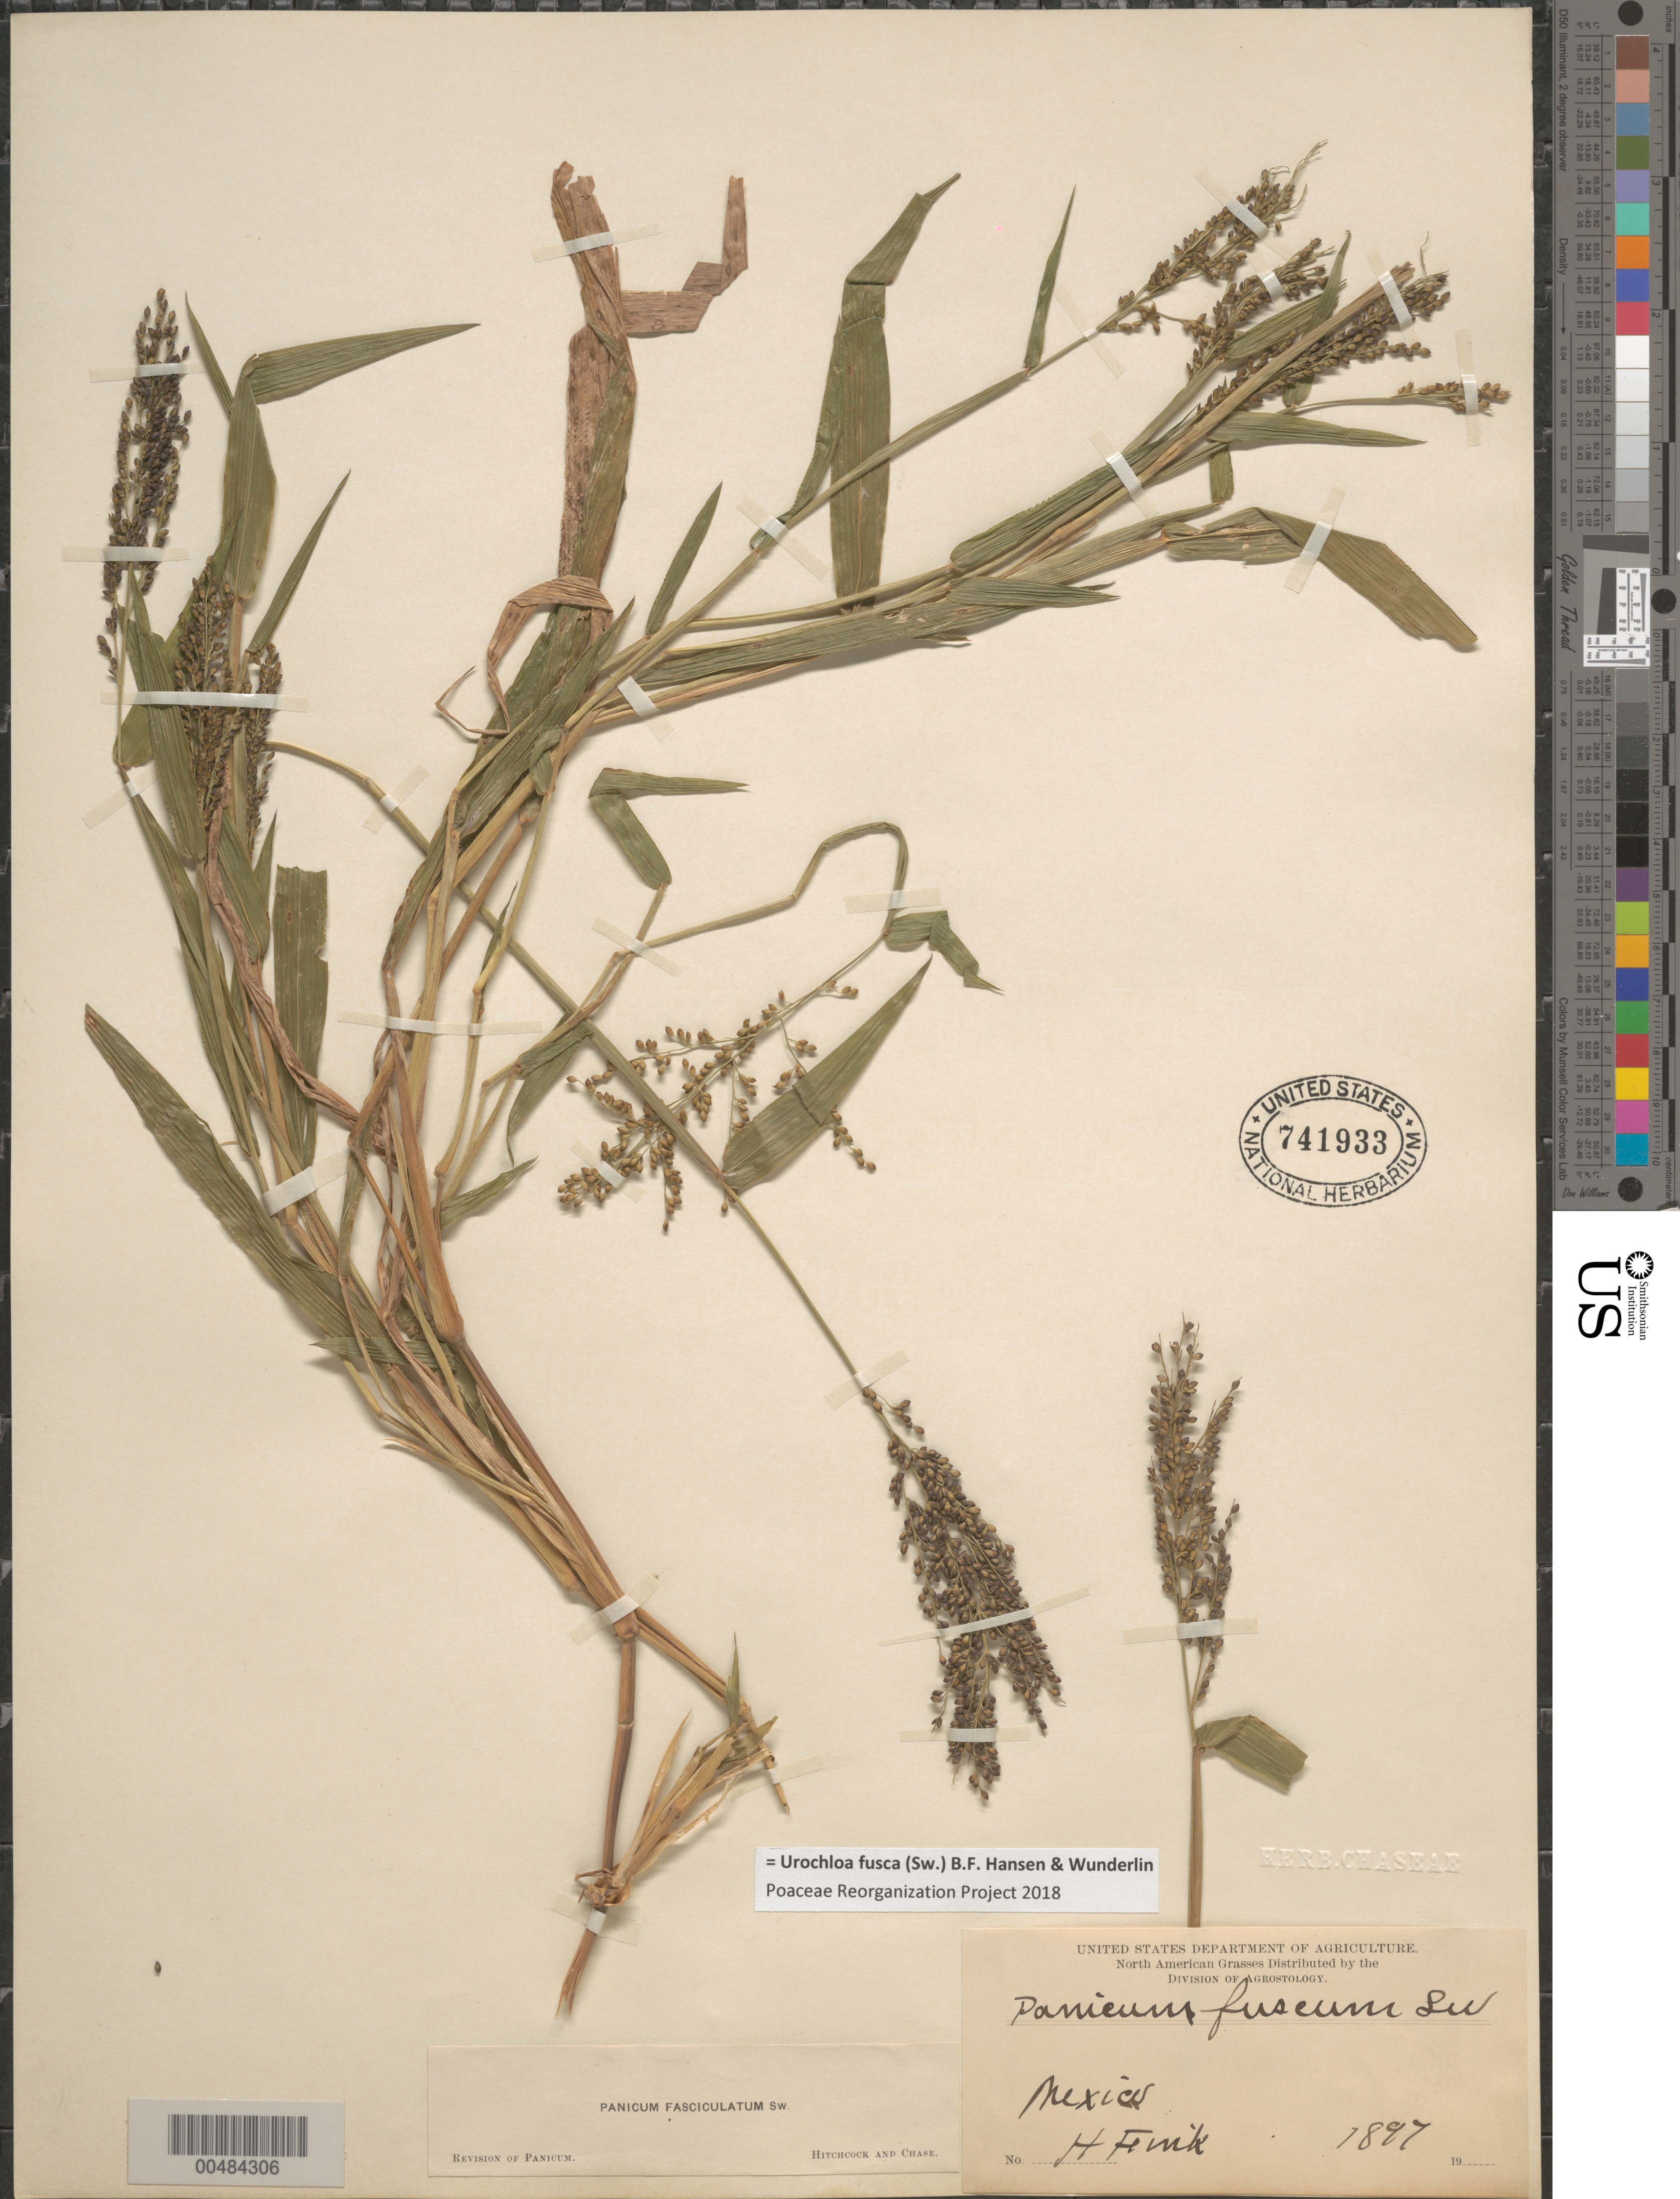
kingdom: Plantae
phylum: Tracheophyta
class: Liliopsida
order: Poales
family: Poaceae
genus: Brachiaria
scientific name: Brachiaria fasciculata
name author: (Sw.) Parodi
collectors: H. Fink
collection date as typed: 1897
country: Mexico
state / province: Durango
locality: San Ramon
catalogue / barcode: US 741933